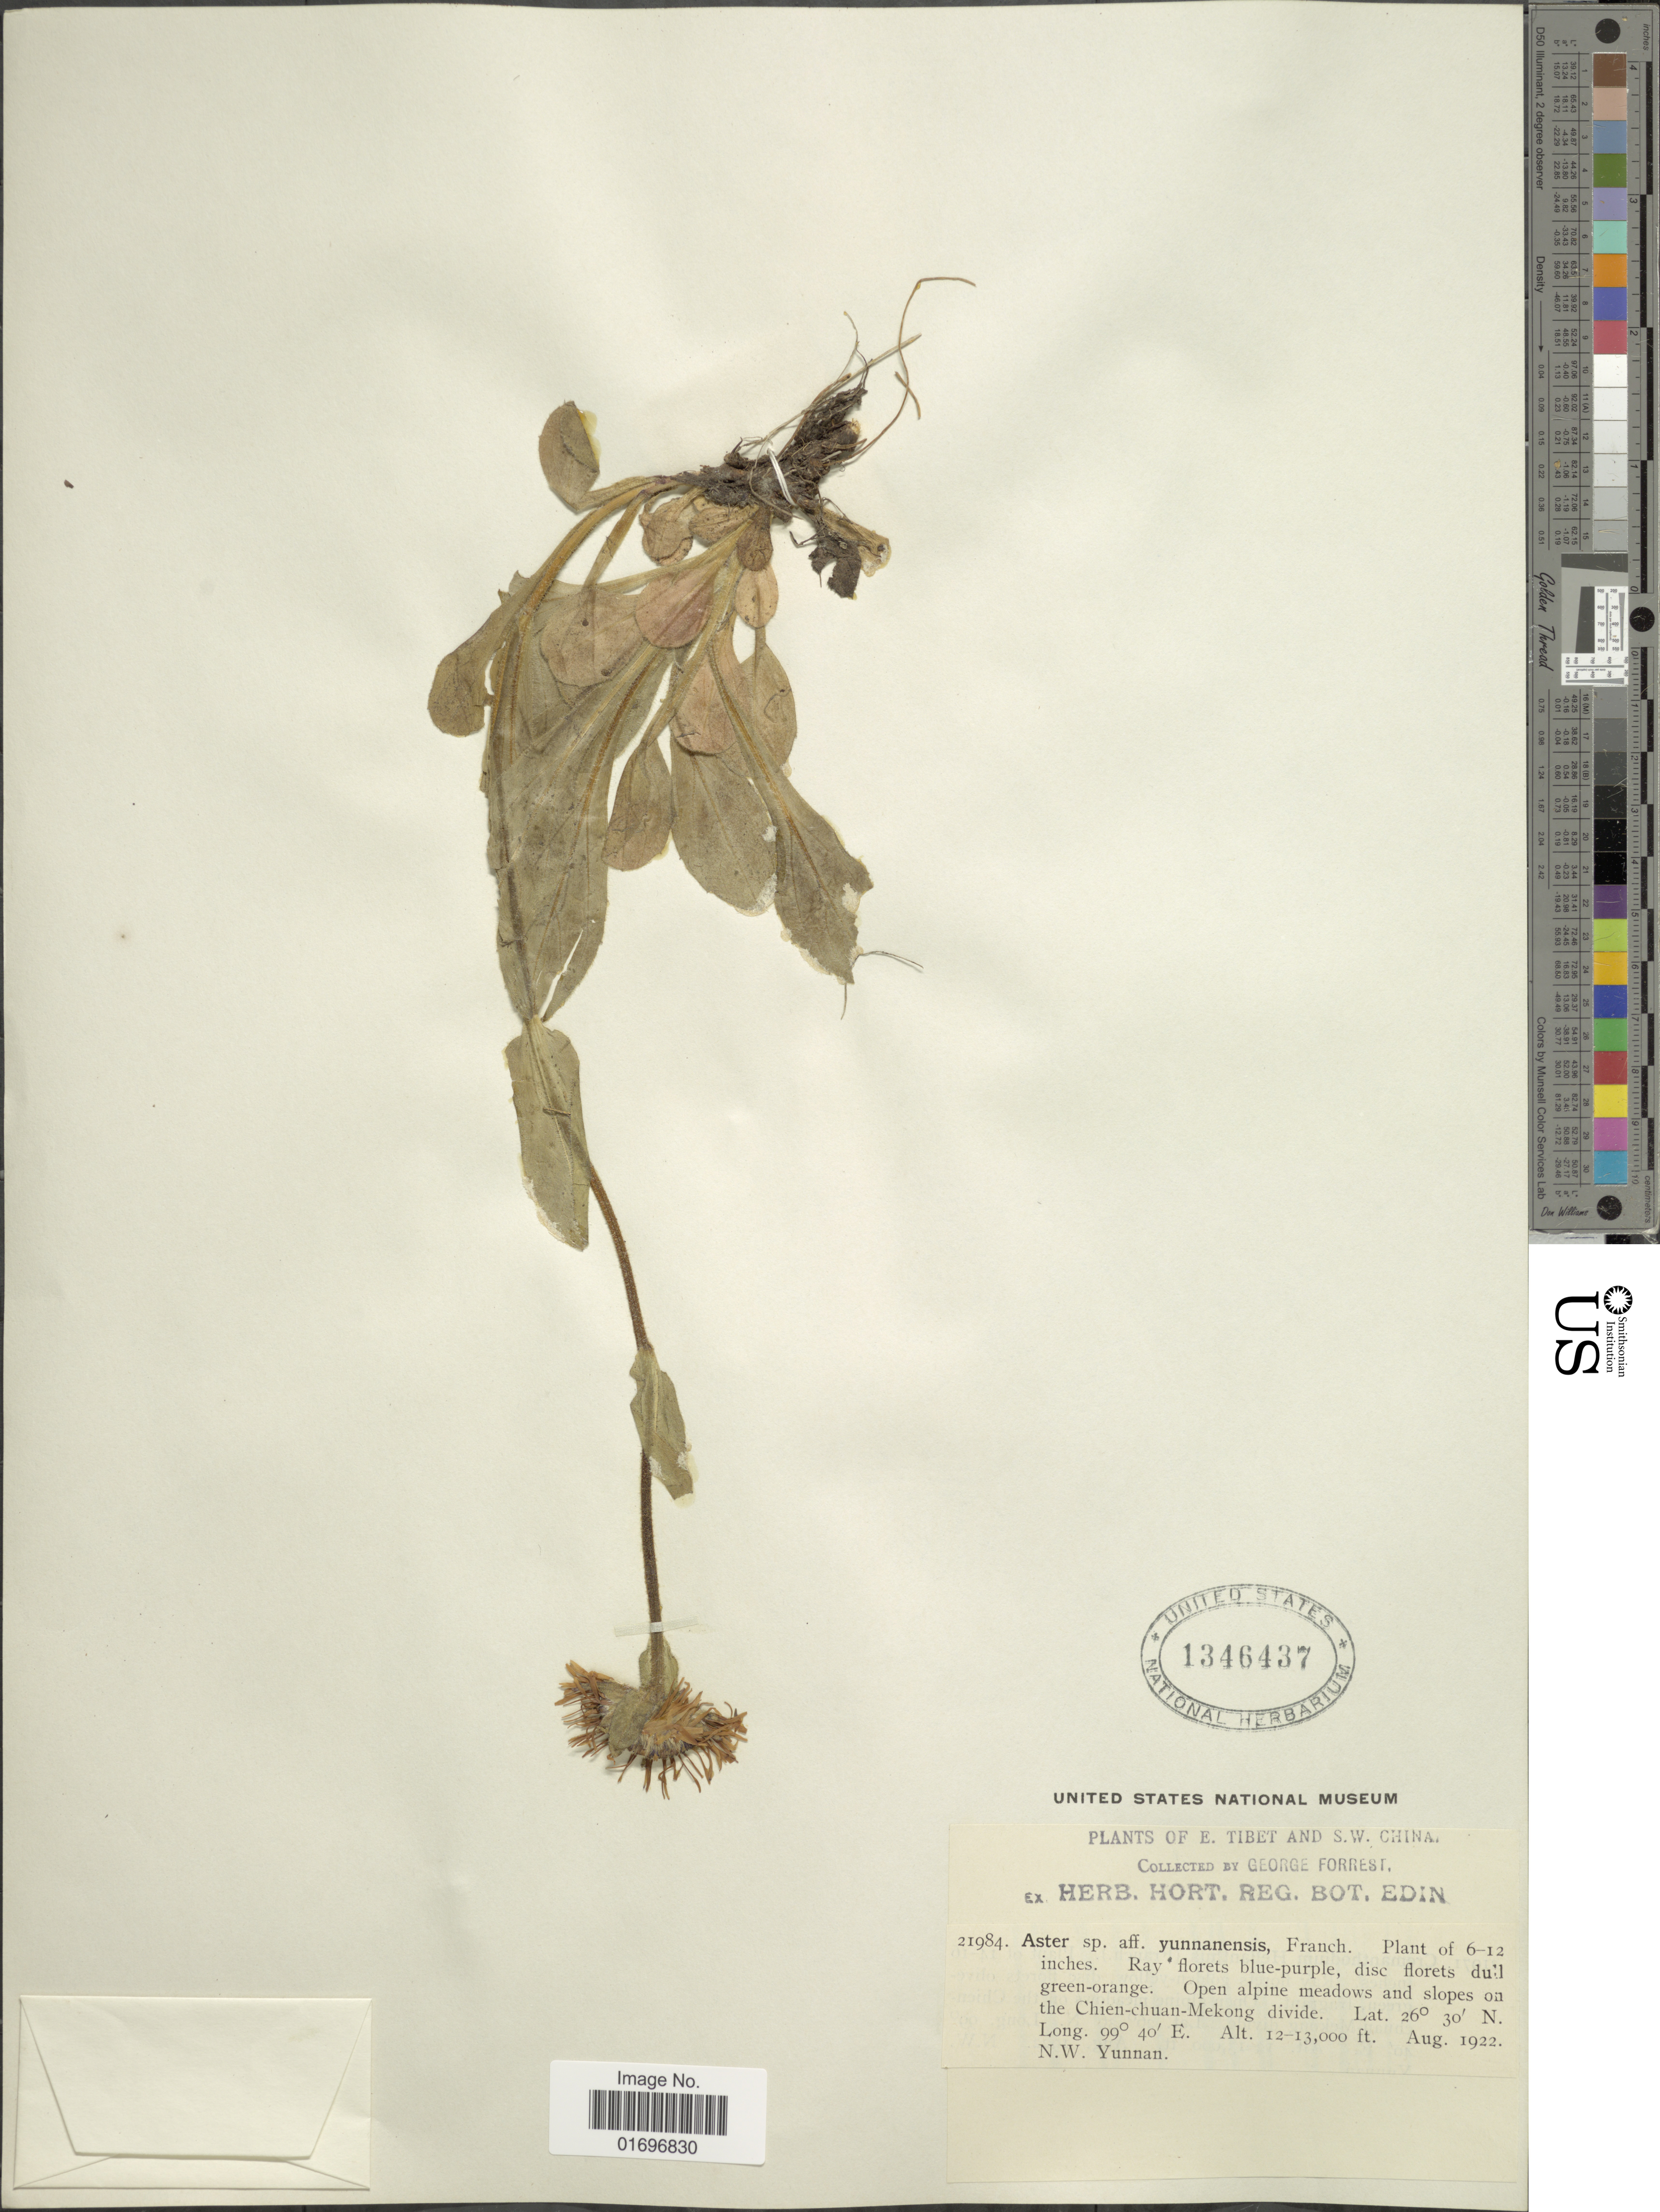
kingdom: Plantae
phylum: Tracheophyta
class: Magnoliopsida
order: Asterales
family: Asteraceae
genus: Aster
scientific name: Aster yunnanensis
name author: Franch.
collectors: G. Forrest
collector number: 21984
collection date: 1922-08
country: China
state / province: Yunnan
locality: E. Tibet and S.W. China. Open alpine meadows and slopes on the Chien-Chuan-Mekong divide. N.W. Yunnan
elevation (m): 3658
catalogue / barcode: US 1346437